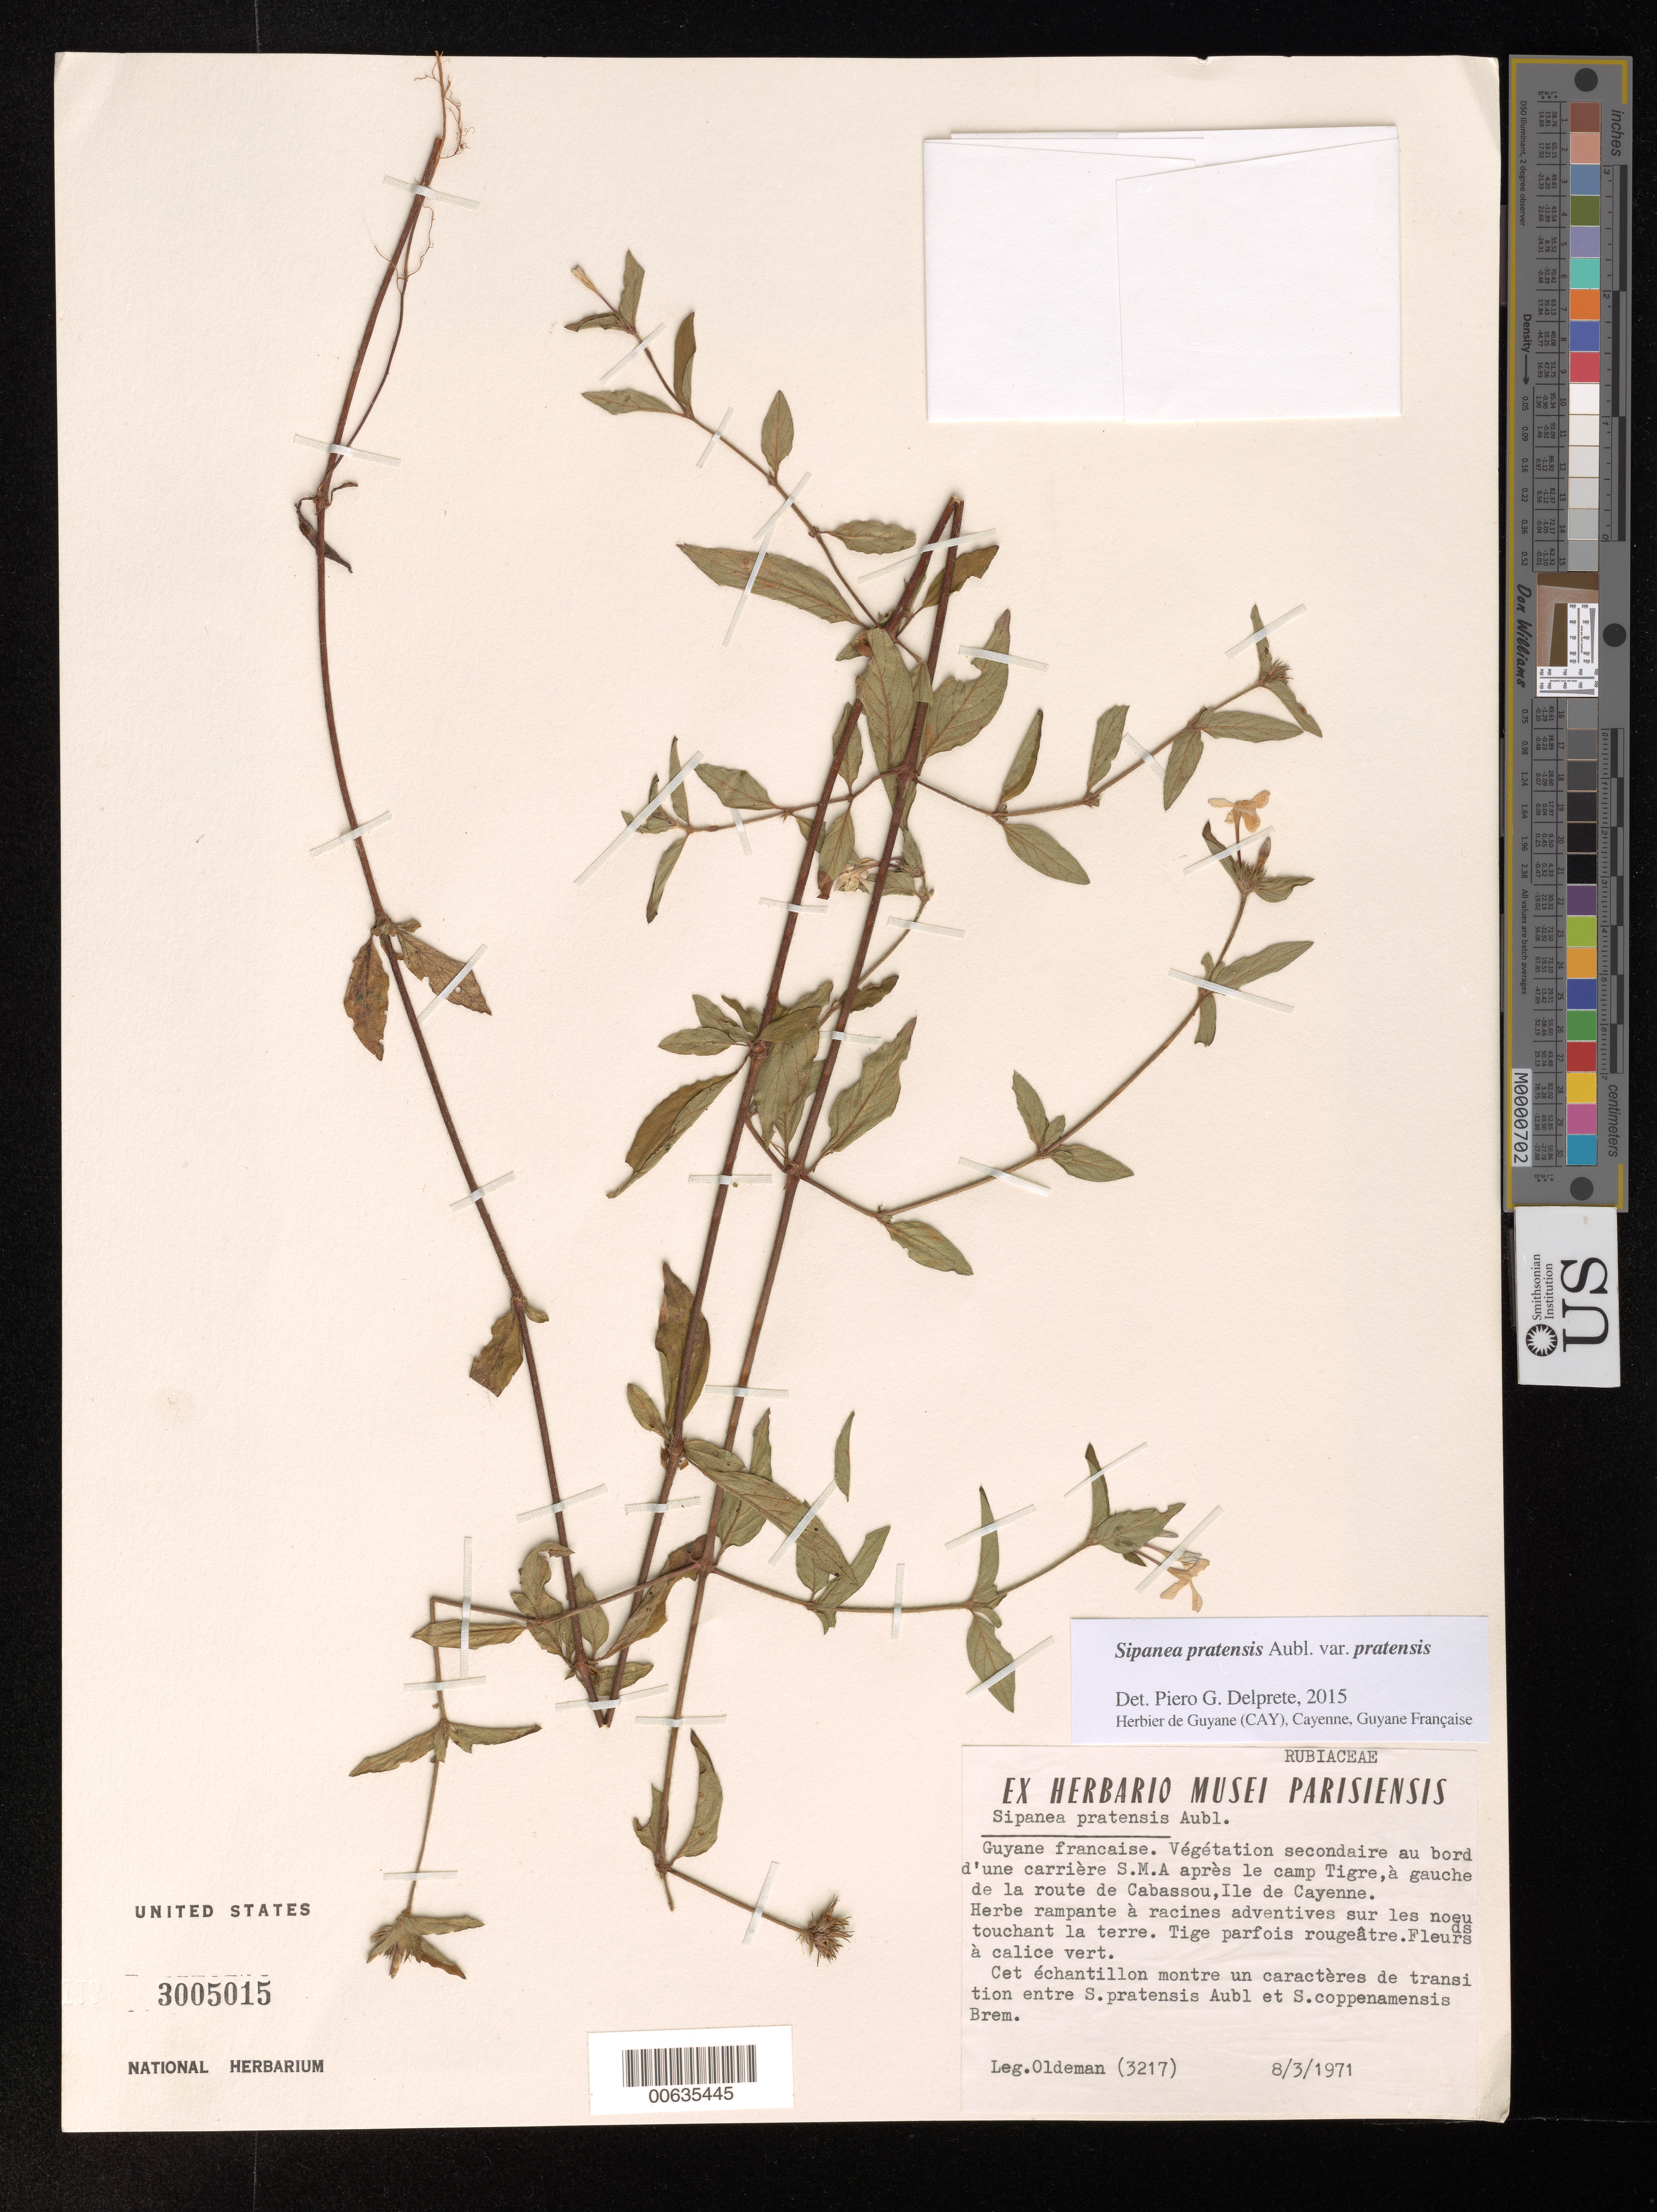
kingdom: Plantae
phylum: Tracheophyta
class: Magnoliopsida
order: Gentianales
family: Rubiaceae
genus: Sipanea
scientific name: Sipanea pratensis var. pratensis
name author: Aubl.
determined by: Delprete, P. G., Herb. de Guyane Cay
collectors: R. Oldeman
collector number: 3217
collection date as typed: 8-Mar-71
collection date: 1971-03-08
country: French Guiana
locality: Ile de Cayenne, route de Cabassou, le camp Tigre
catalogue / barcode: US 3005015